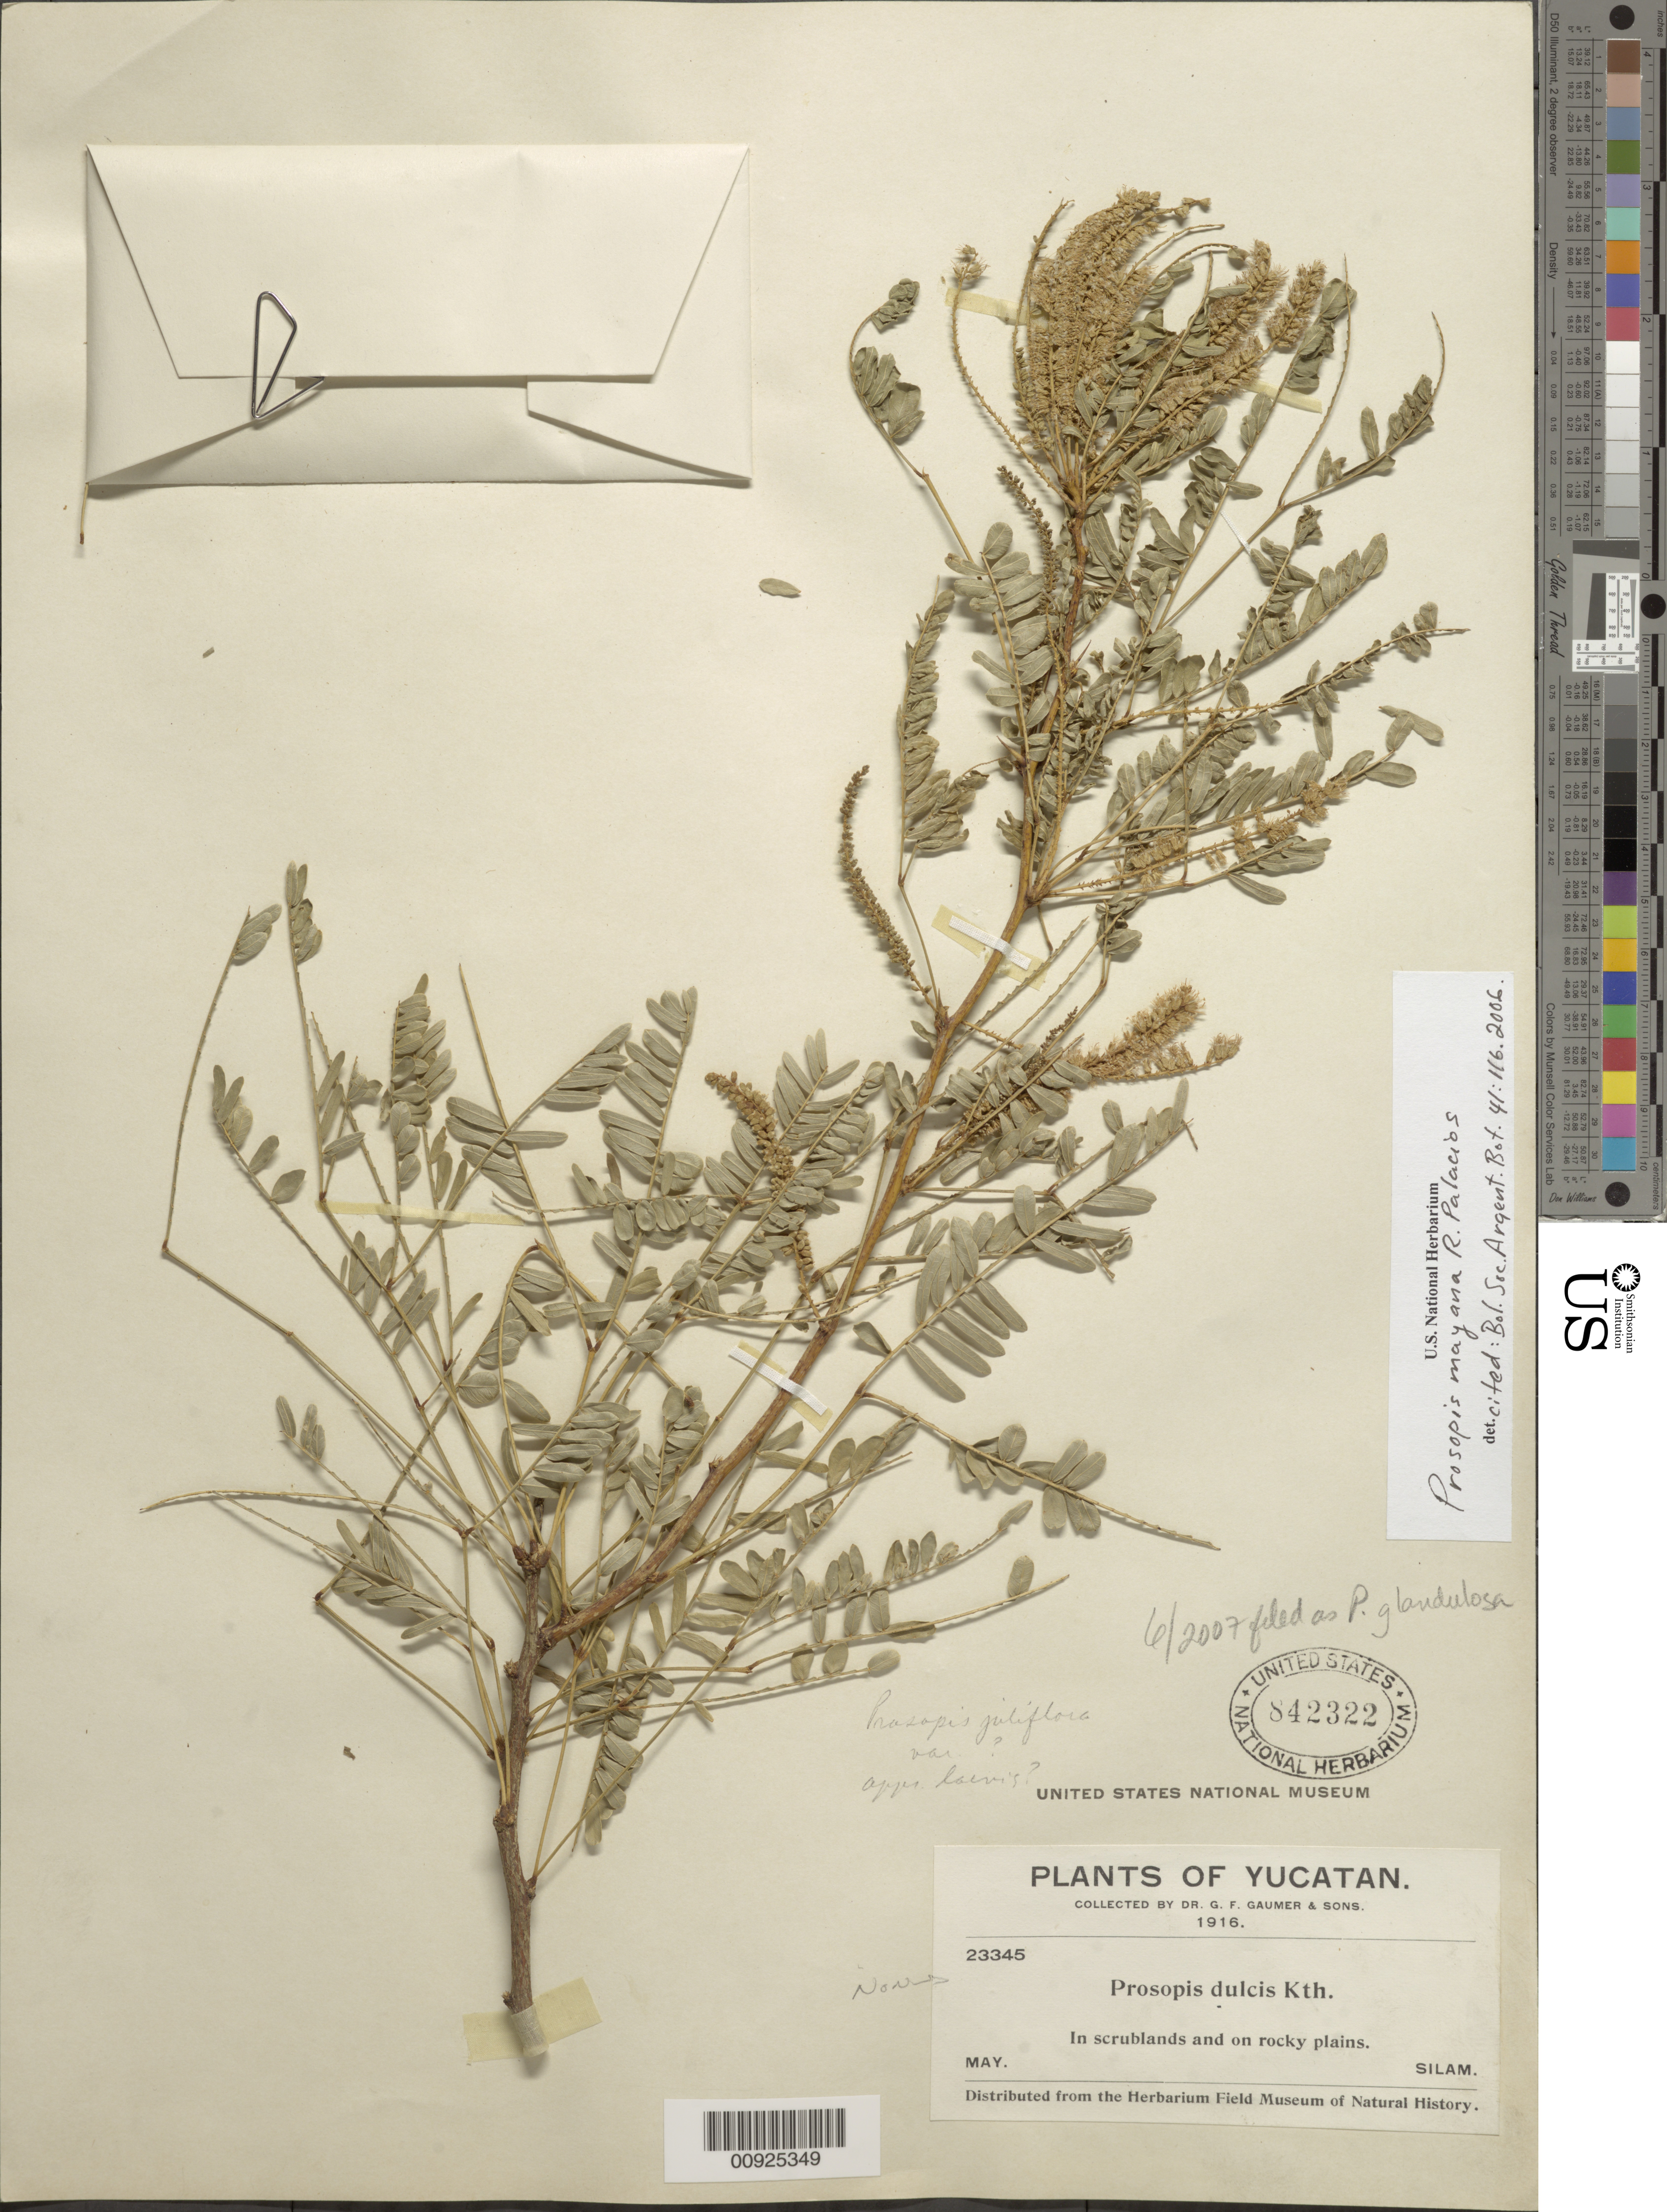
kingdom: Plantae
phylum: Tracheophyta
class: Magnoliopsida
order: Fabales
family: Fabaceae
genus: Neltuma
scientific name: Neltuma mayana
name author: (R.A. Palacios) C. E. Hughes & G.P. Lewis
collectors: G. F. Gaumer & et al.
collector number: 23345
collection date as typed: May 1916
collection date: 1916-05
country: Mexico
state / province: Yucatán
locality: Silam.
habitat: In scrublands and on rocky plains.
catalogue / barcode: US 842322